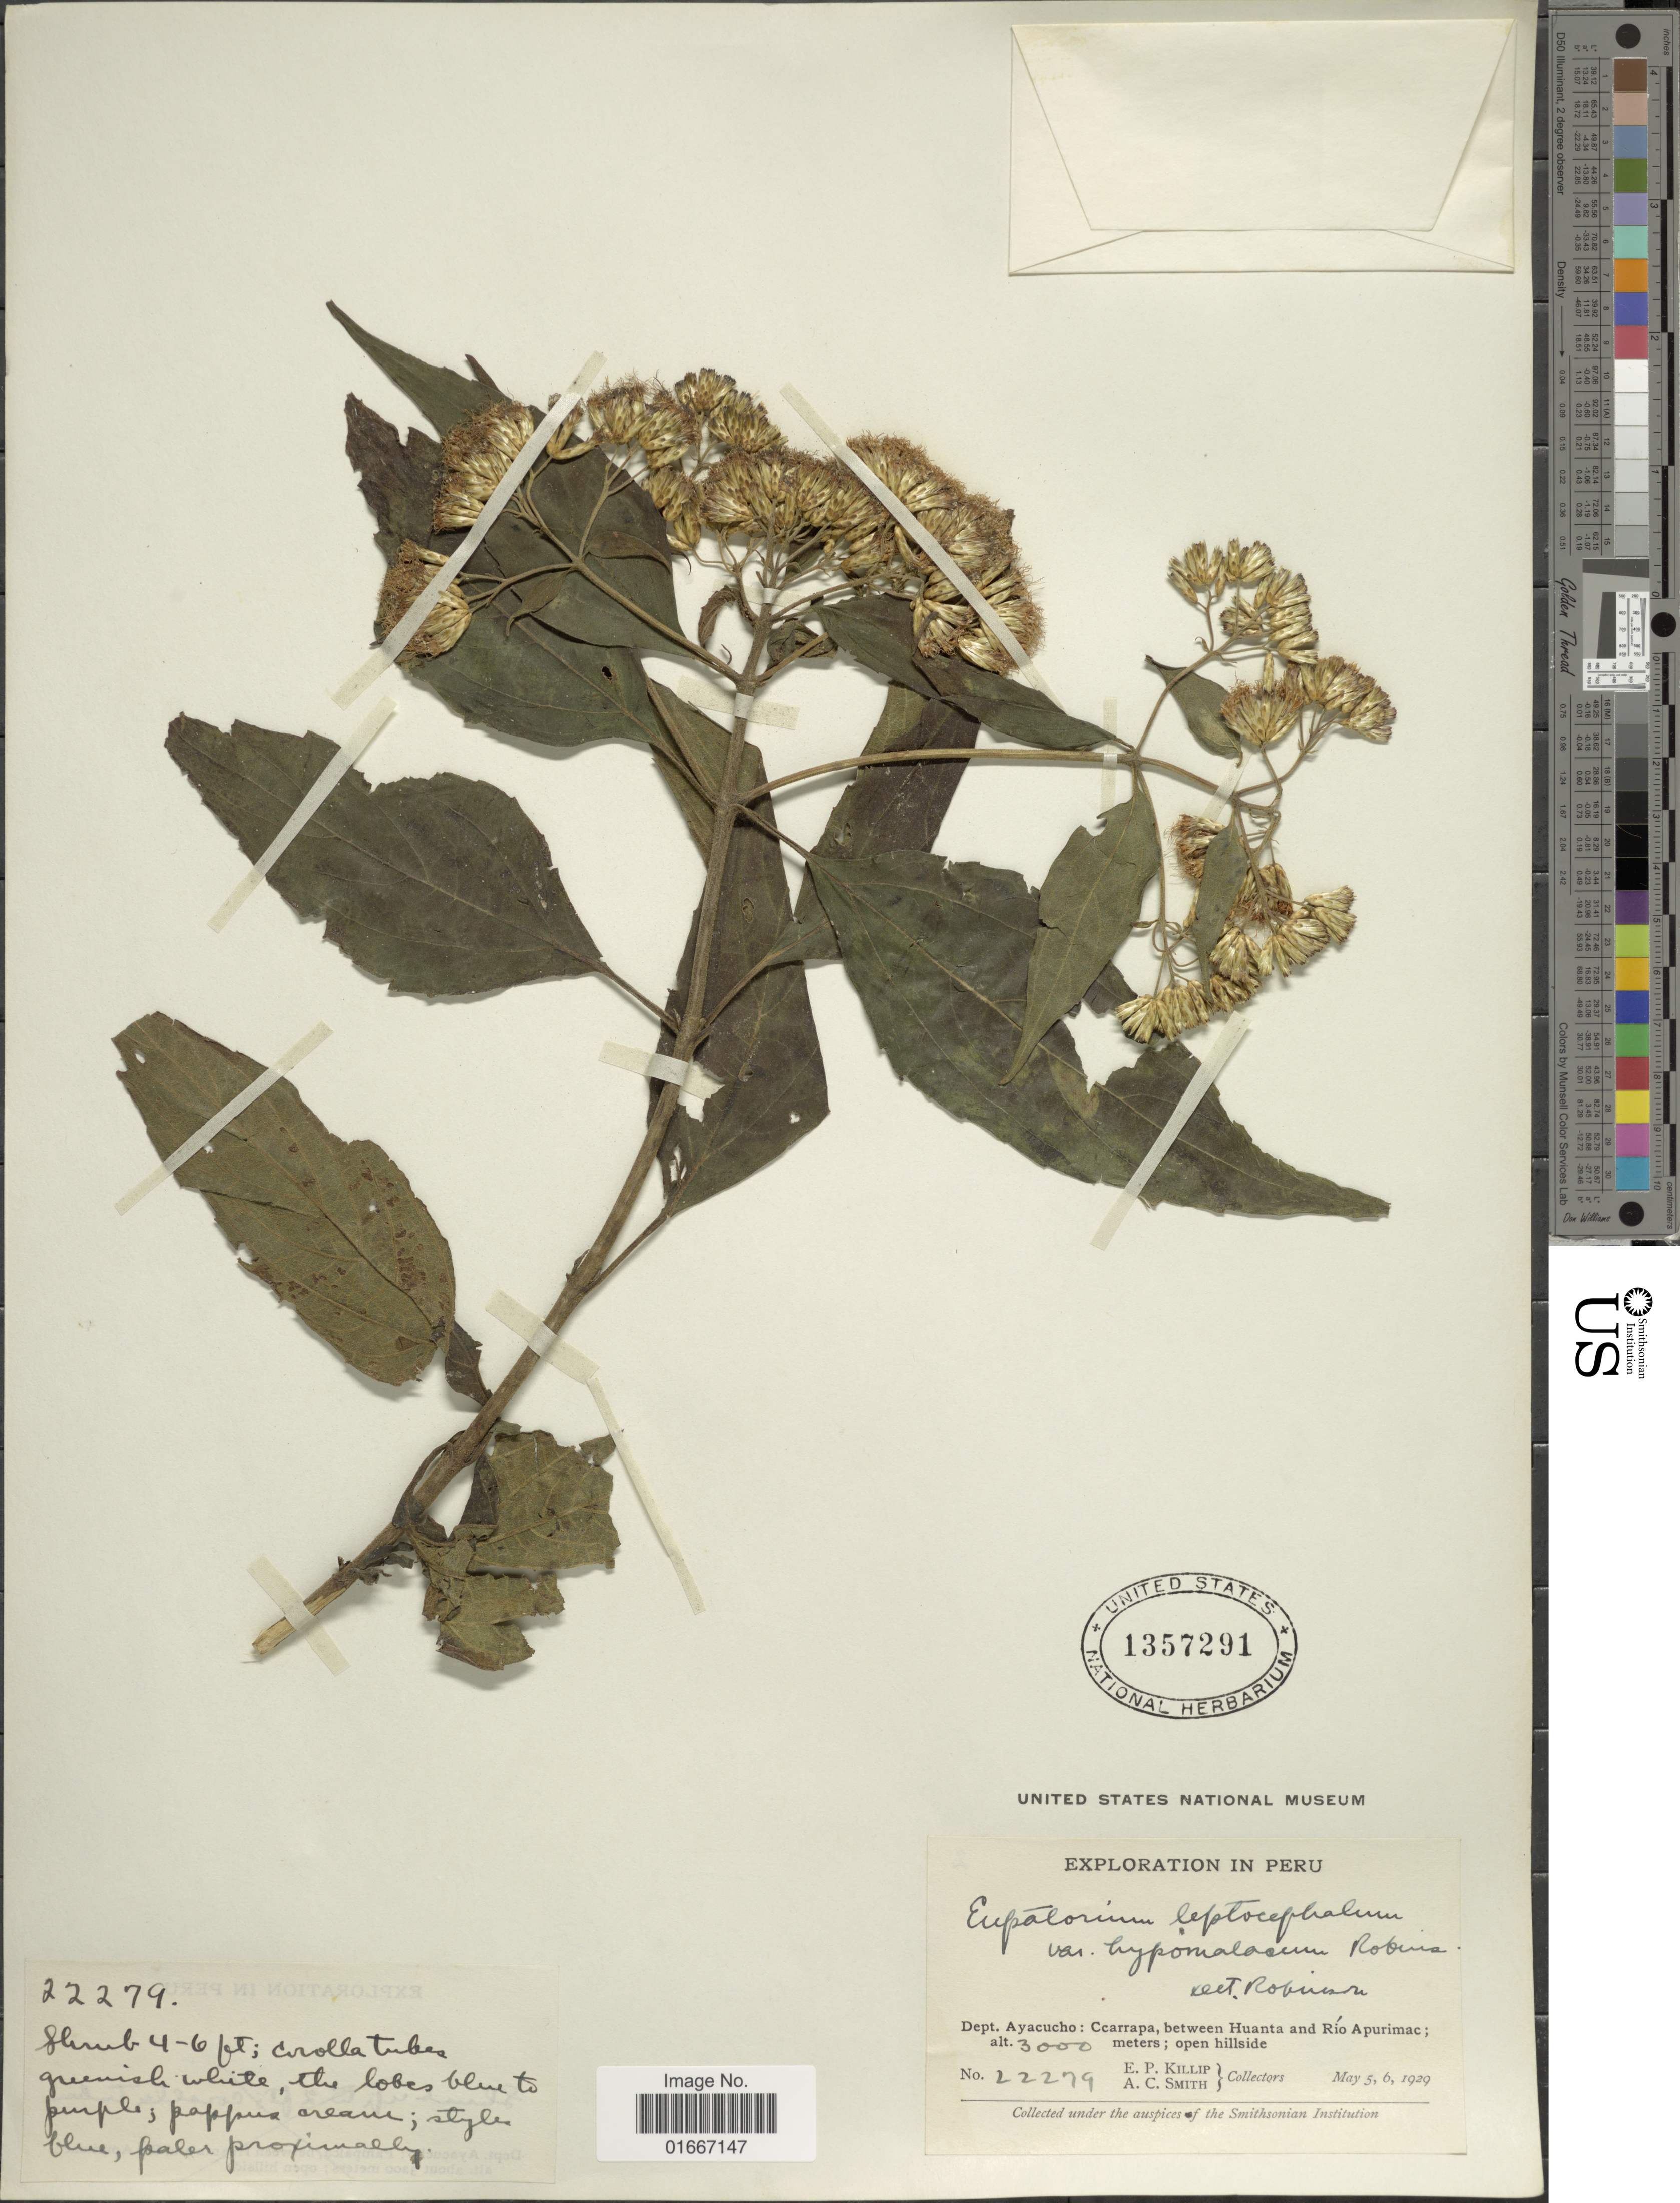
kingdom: Plantae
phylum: Tracheophyta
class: Magnoliopsida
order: Asterales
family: Asteraceae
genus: Chromolaena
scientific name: Chromolaena leptocephala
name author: (DC.) R.M. King & H. Rob.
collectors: E. P. Killip & A. C. Smith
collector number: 22279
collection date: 1929-05-05/1929-05-06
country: Peru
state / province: Ayacucho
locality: Peru. Dept. Ayacucho: Ccarrapa, between Huanta and Rio Apurimac. open hillside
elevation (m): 3000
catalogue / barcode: US 1357291